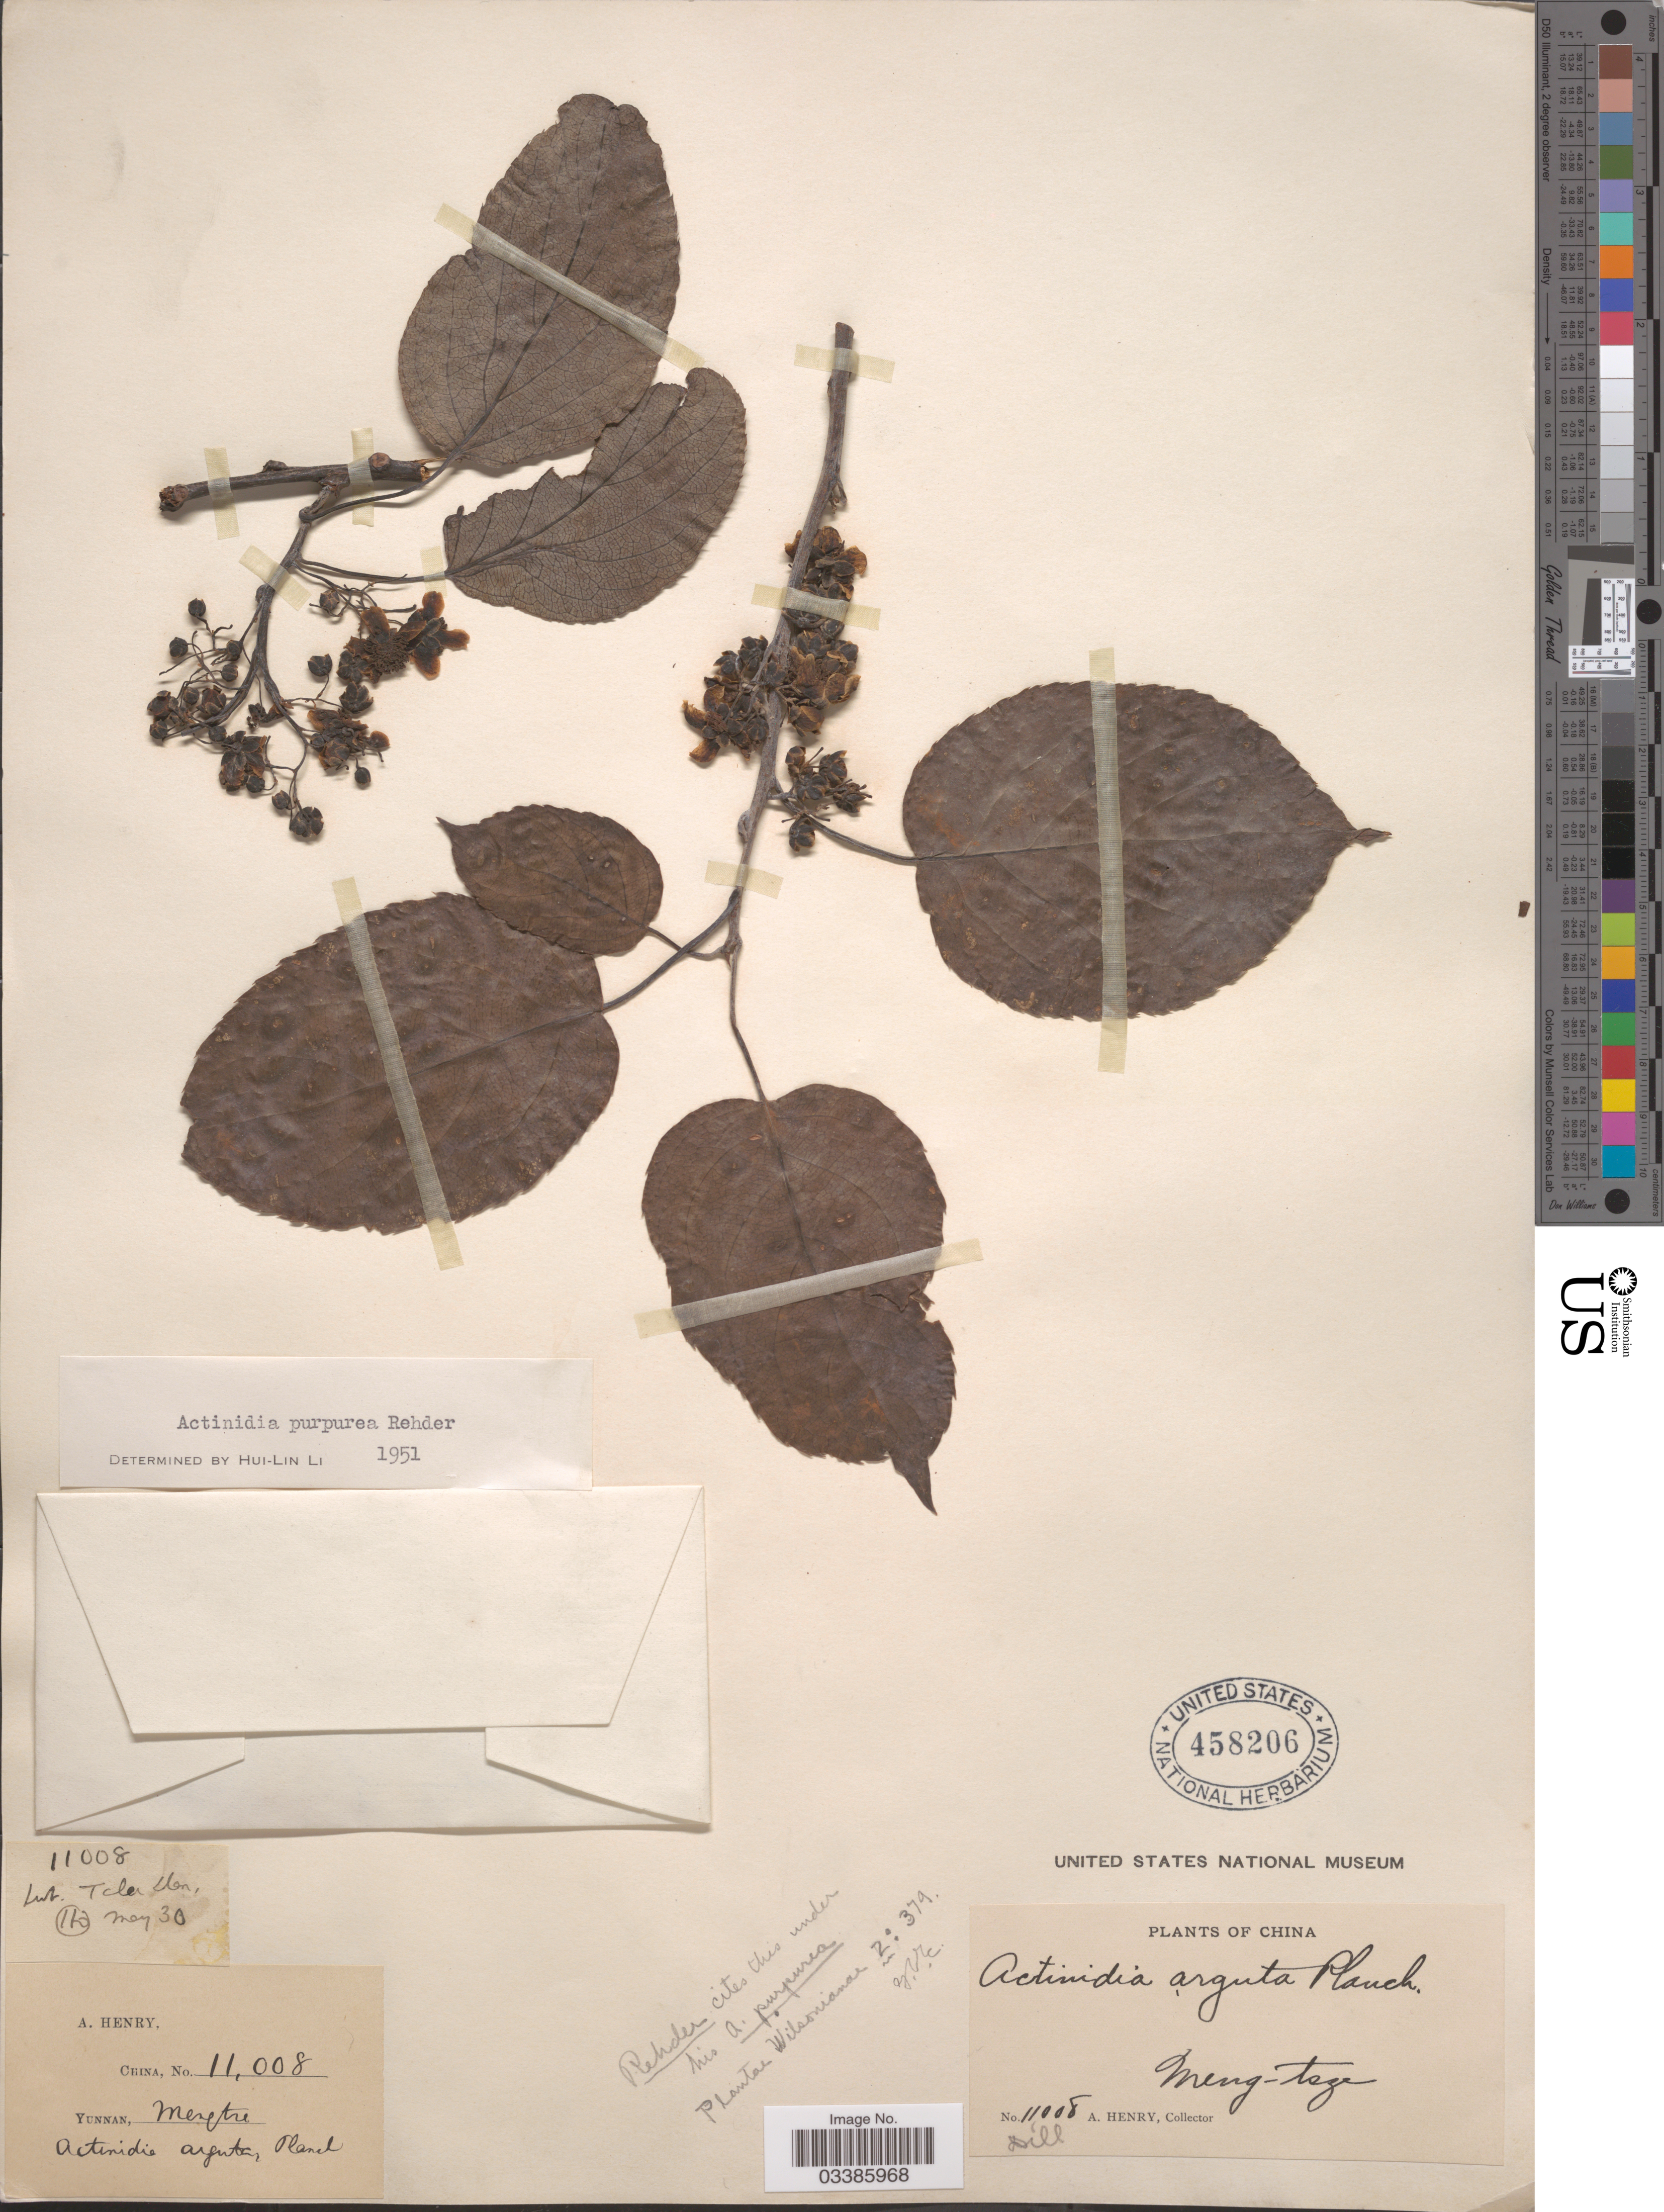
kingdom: Plantae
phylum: Tracheophyta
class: Magnoliopsida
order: Ericales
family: Actinidiaceae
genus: Actinidia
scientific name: Actinidia purpurea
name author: Rehder in Sarg.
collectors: A. Henry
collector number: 11008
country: China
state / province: Yunnan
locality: Mengt-tsze. Mt. Ta Ler Shen. Ho.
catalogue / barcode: US 458206